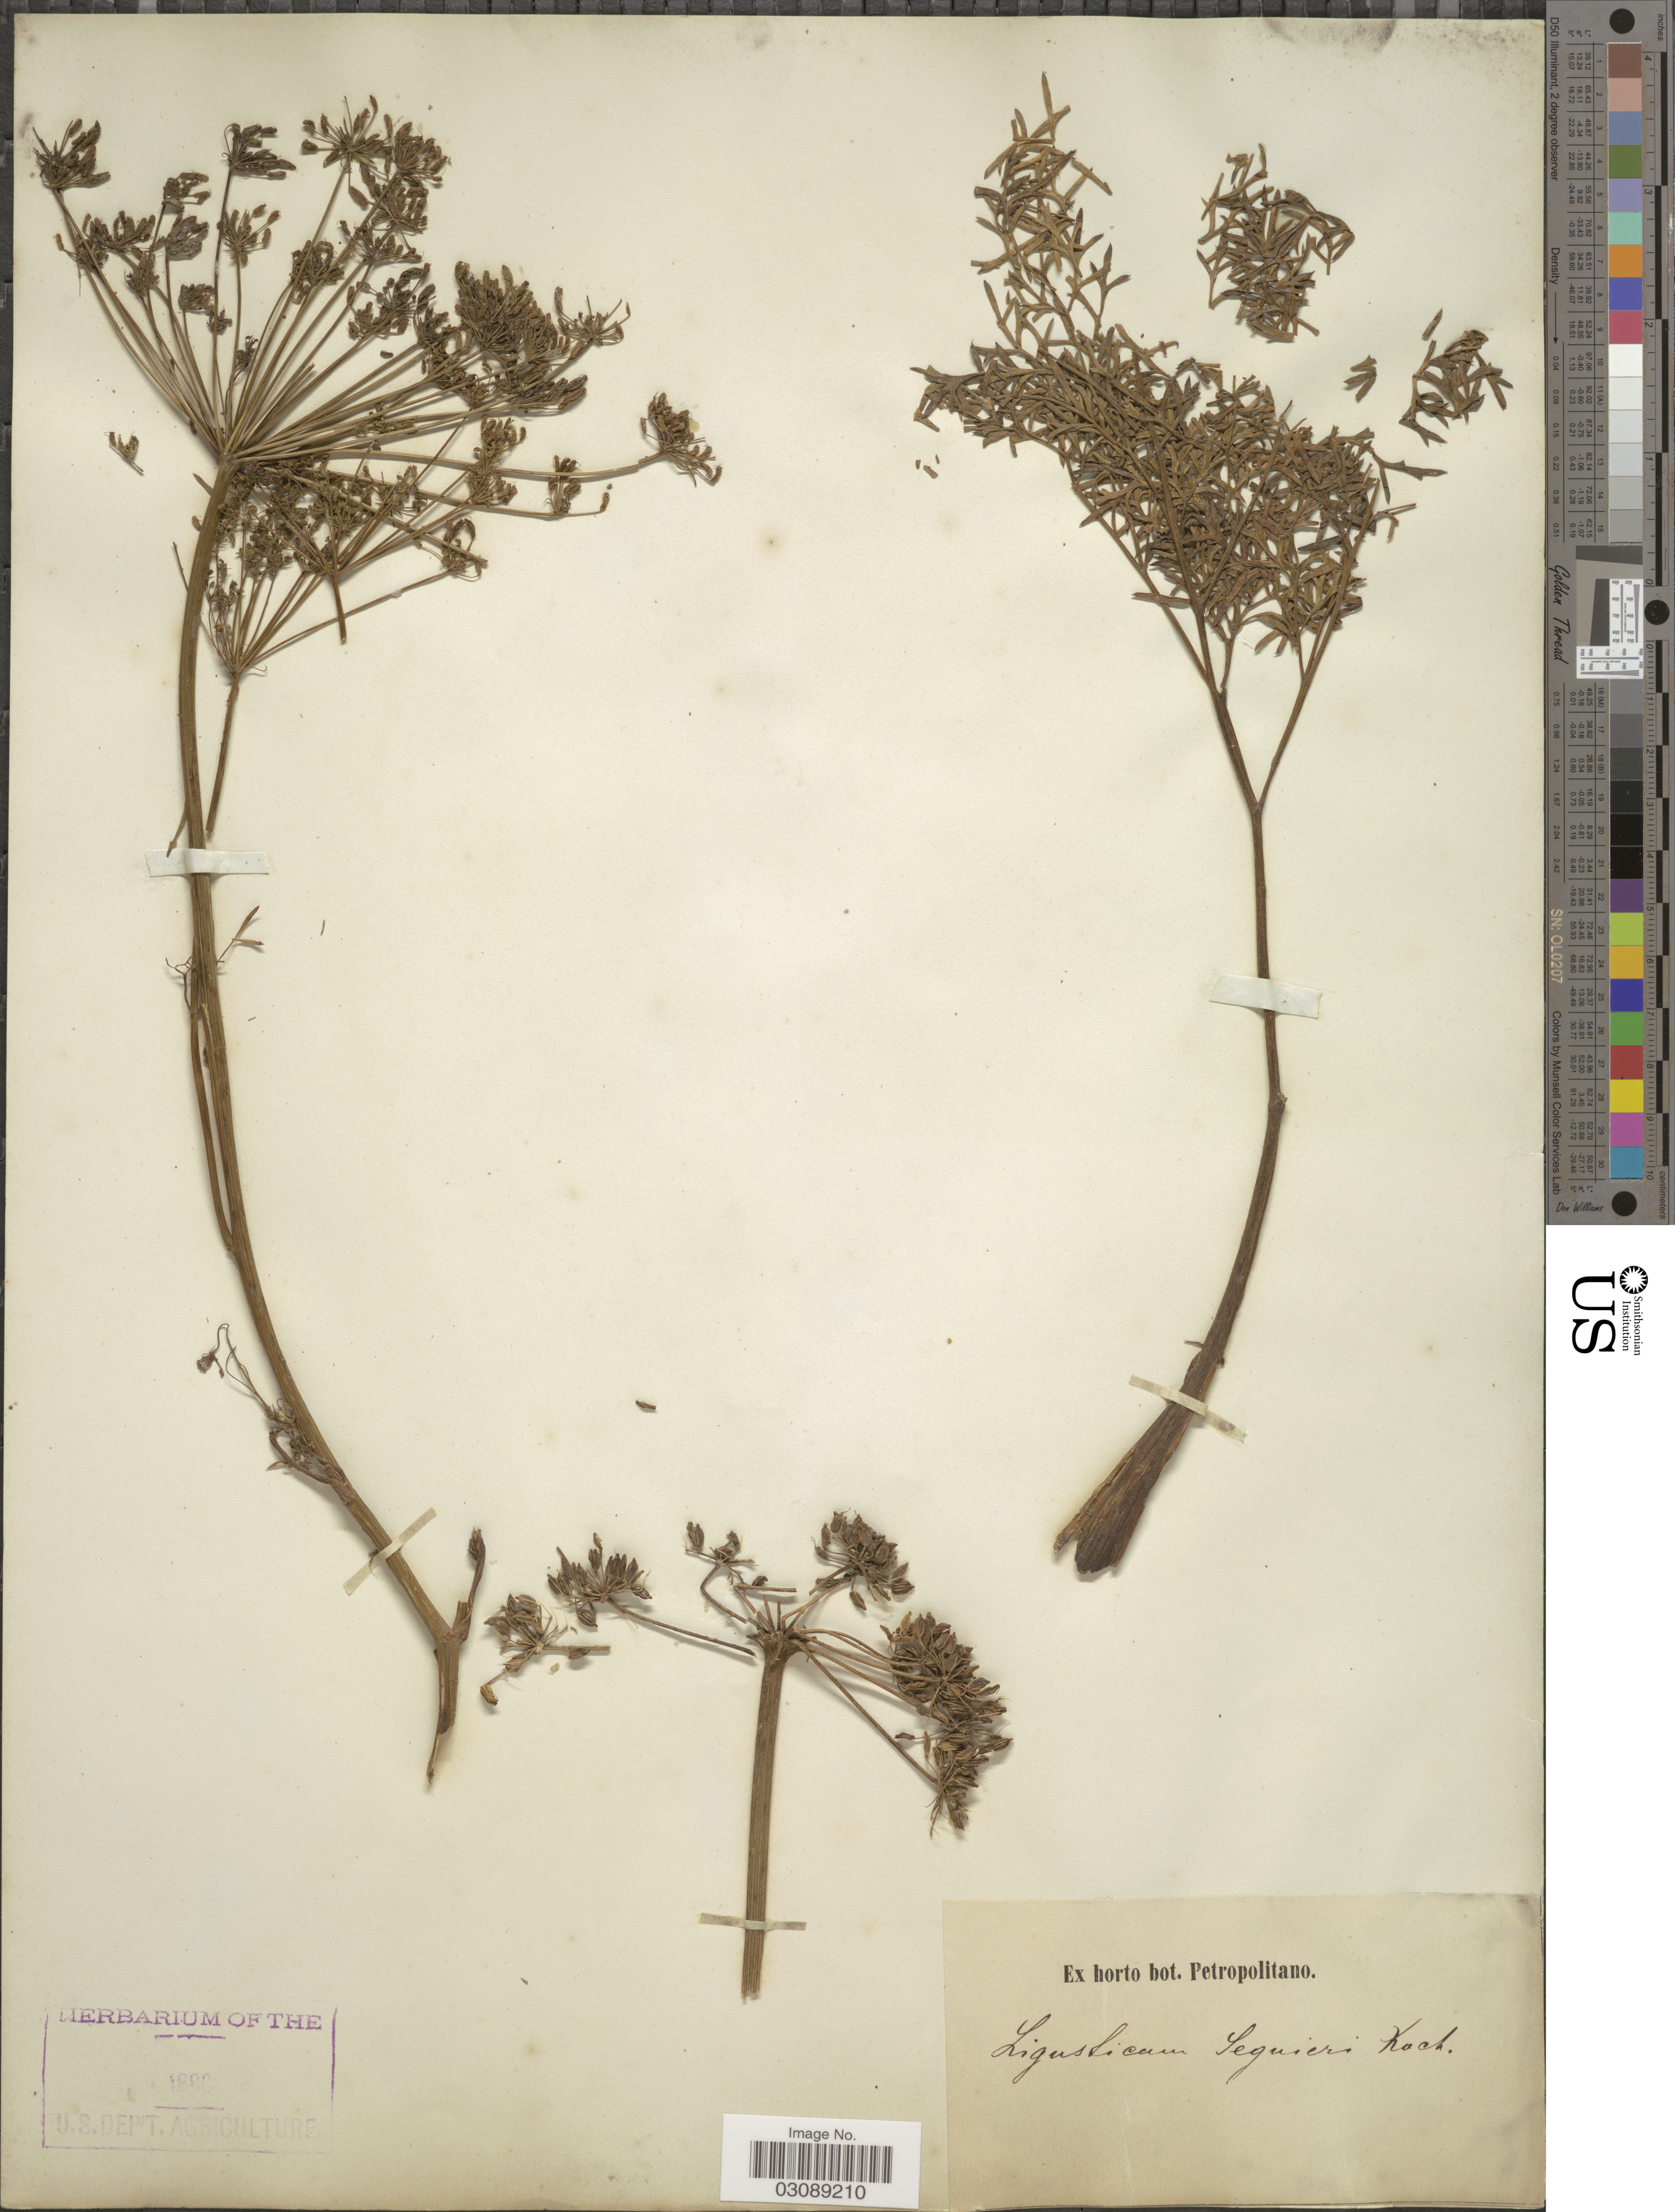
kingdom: Plantae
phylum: Tracheophyta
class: Magnoliopsida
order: Apiales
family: Apiaceae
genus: Ligusticum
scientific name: Ligusticum seguieri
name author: W.D.J. Koch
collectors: ex Horto Bot. Petropolitano